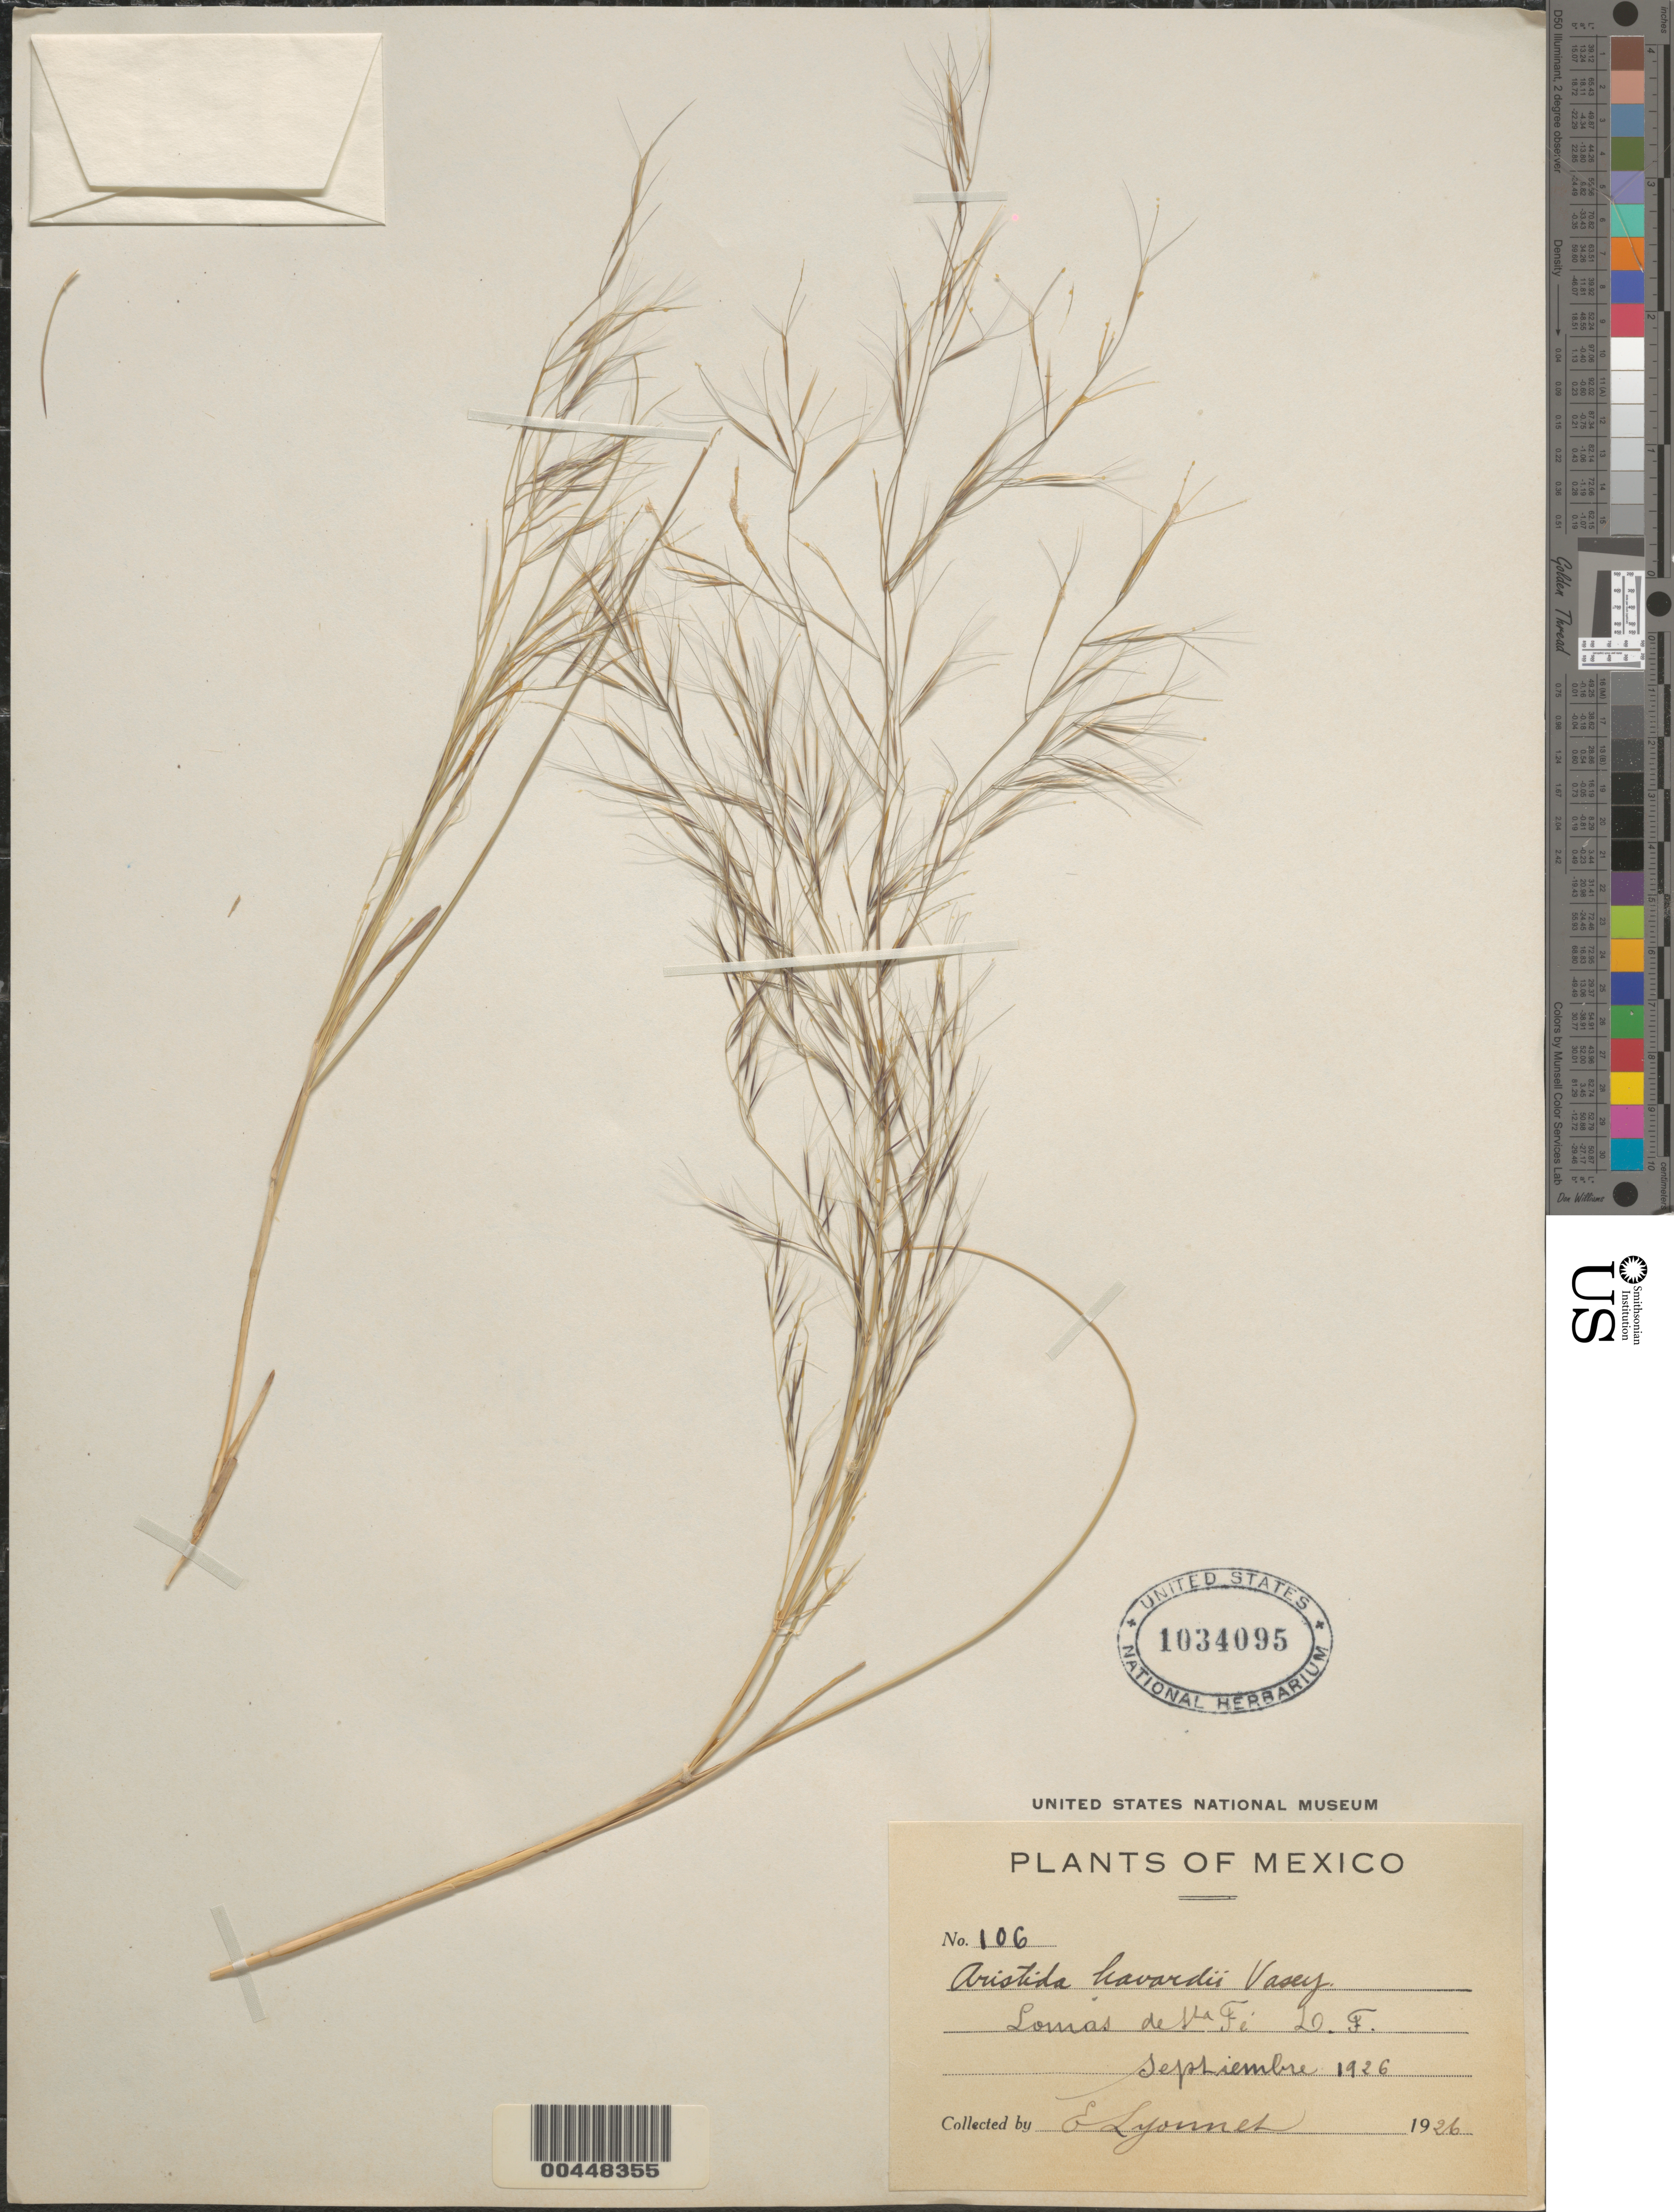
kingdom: Plantae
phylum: Tracheophyta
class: Liliopsida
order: Poales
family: Poaceae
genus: Aristida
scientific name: Aristida divaricata/havardii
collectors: Bro. E. Lyonnet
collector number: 106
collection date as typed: Sep 1926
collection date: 1926-09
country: Mexico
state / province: Distrito Federal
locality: Lomas de Va Fi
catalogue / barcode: US 1034095